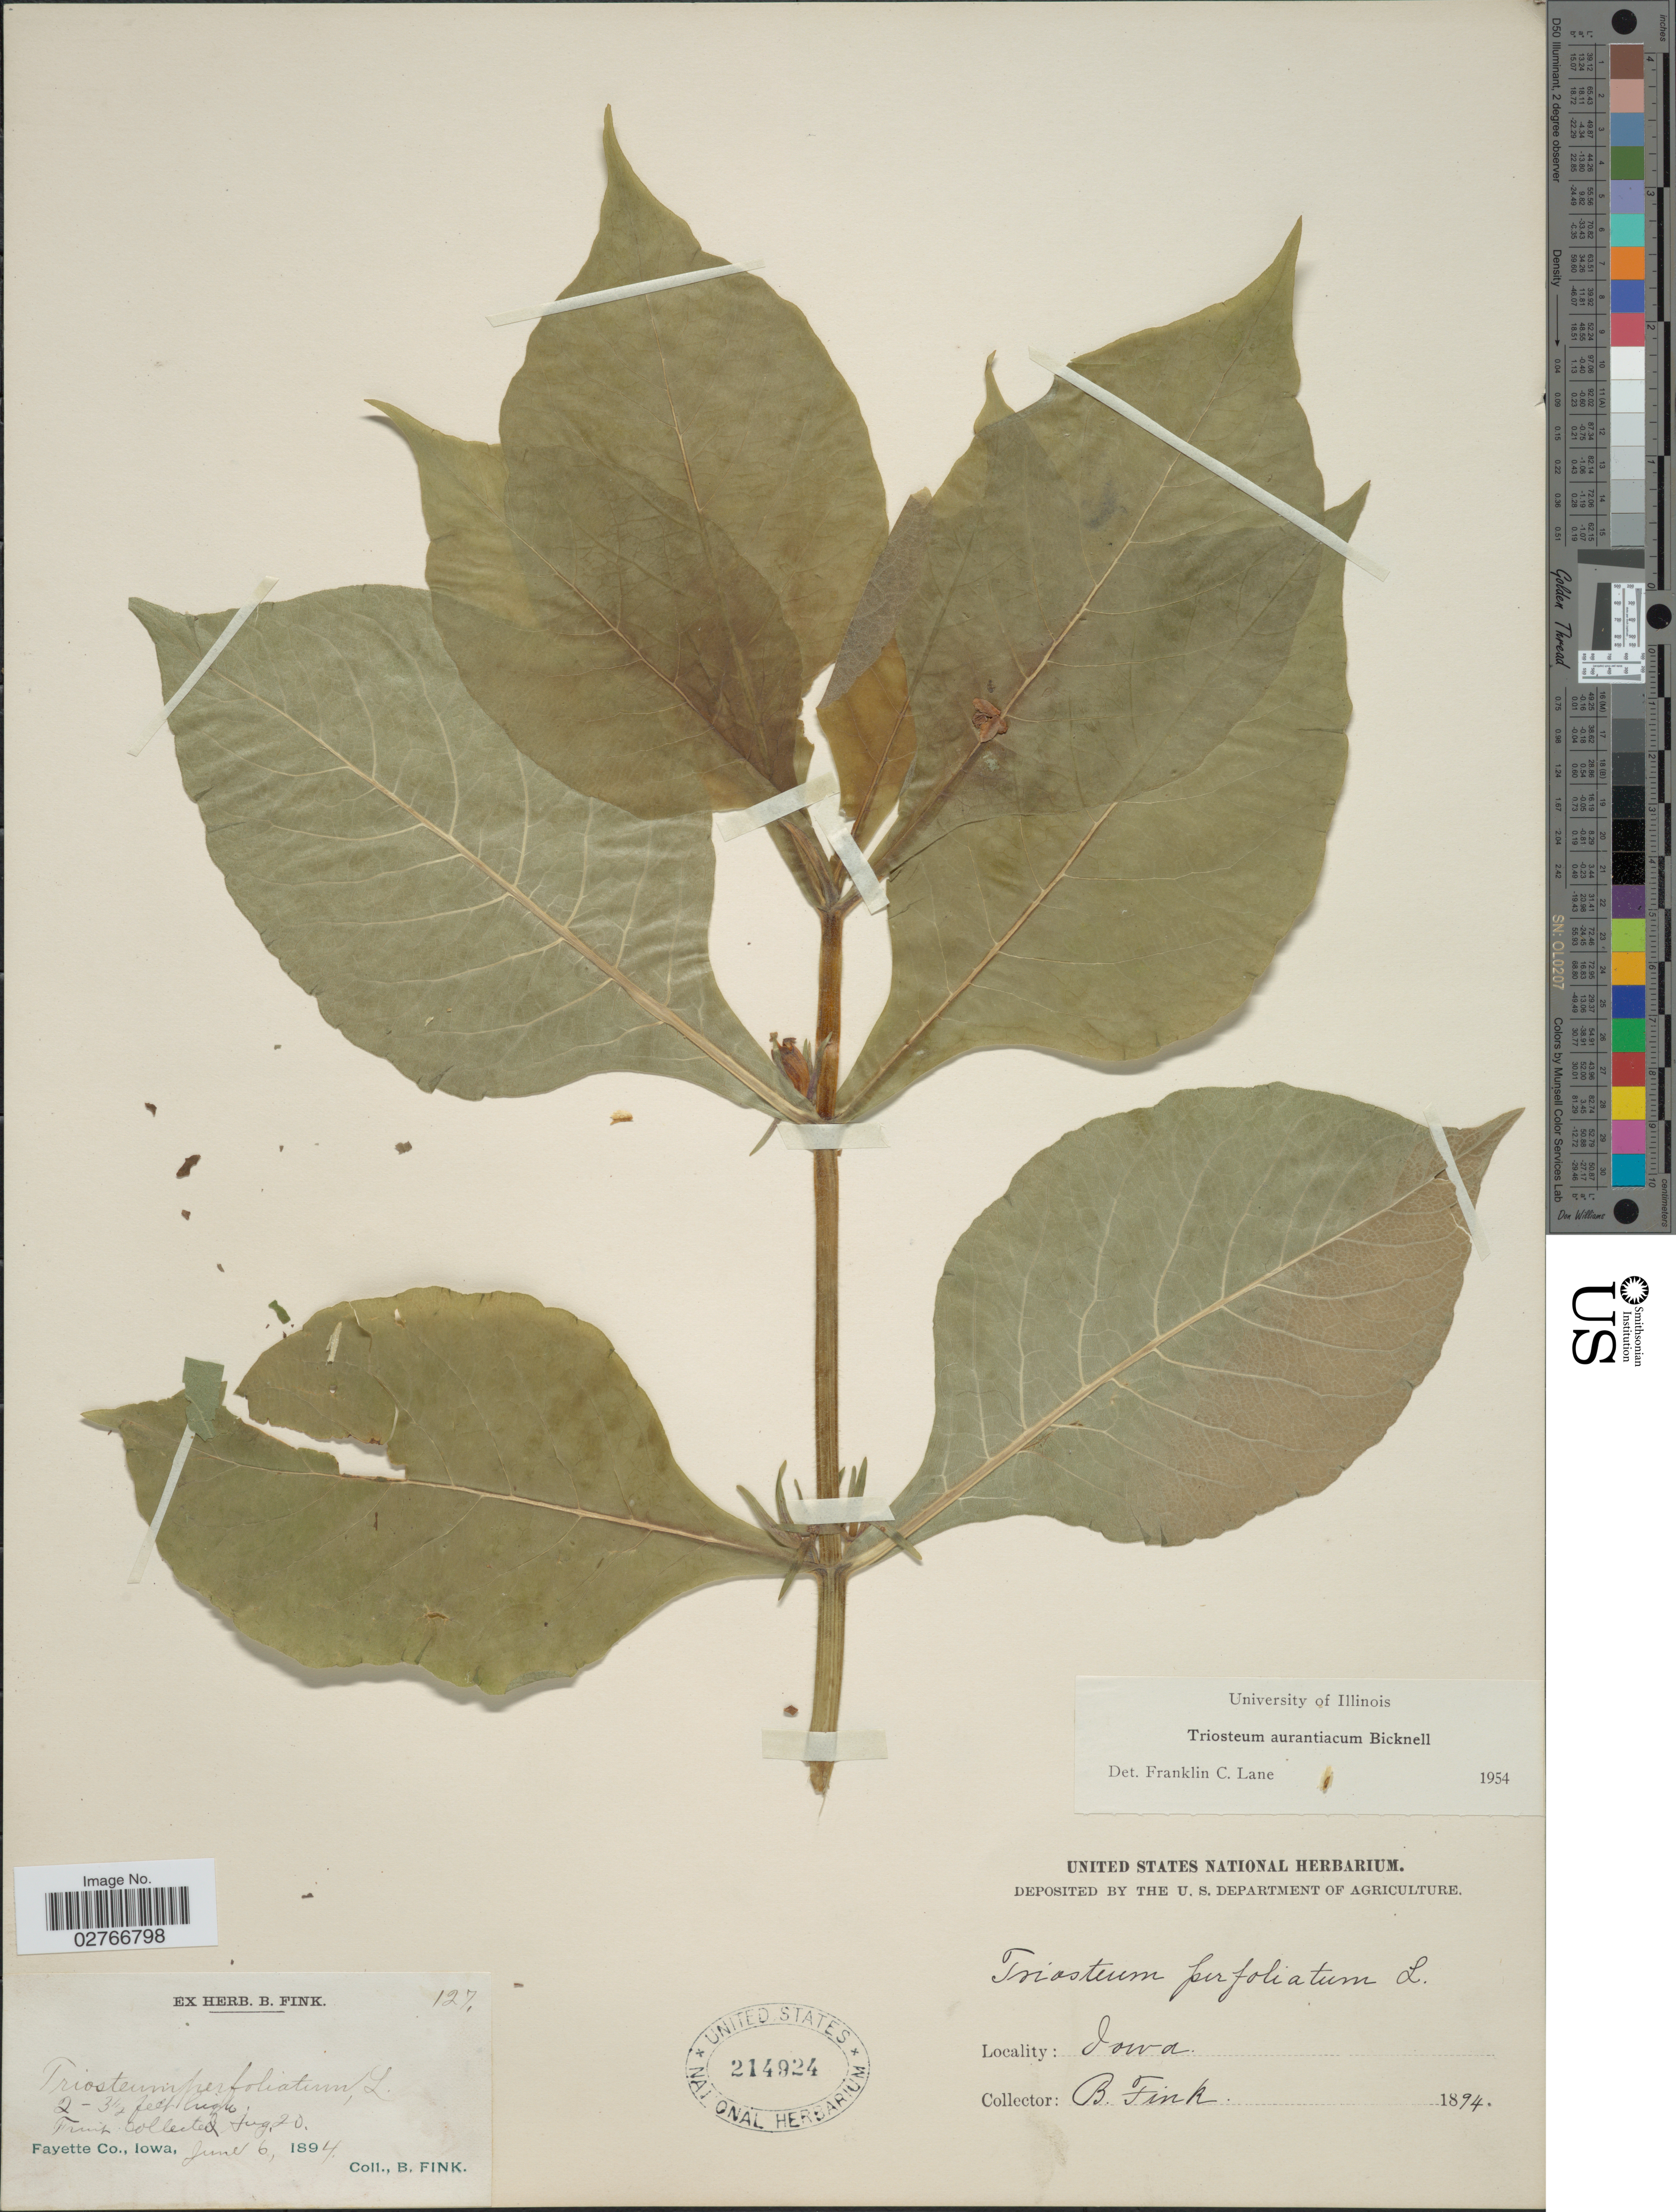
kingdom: Plantae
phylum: Tracheophyta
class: Magnoliopsida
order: Dipsacales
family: Caprifoliaceae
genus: Triosteum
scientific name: Triosteum aurantiacum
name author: E.P. Bicknell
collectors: B. Fink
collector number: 127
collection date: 1894-06-06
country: United States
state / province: Iowa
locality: Fayette Co.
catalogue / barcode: US 214924